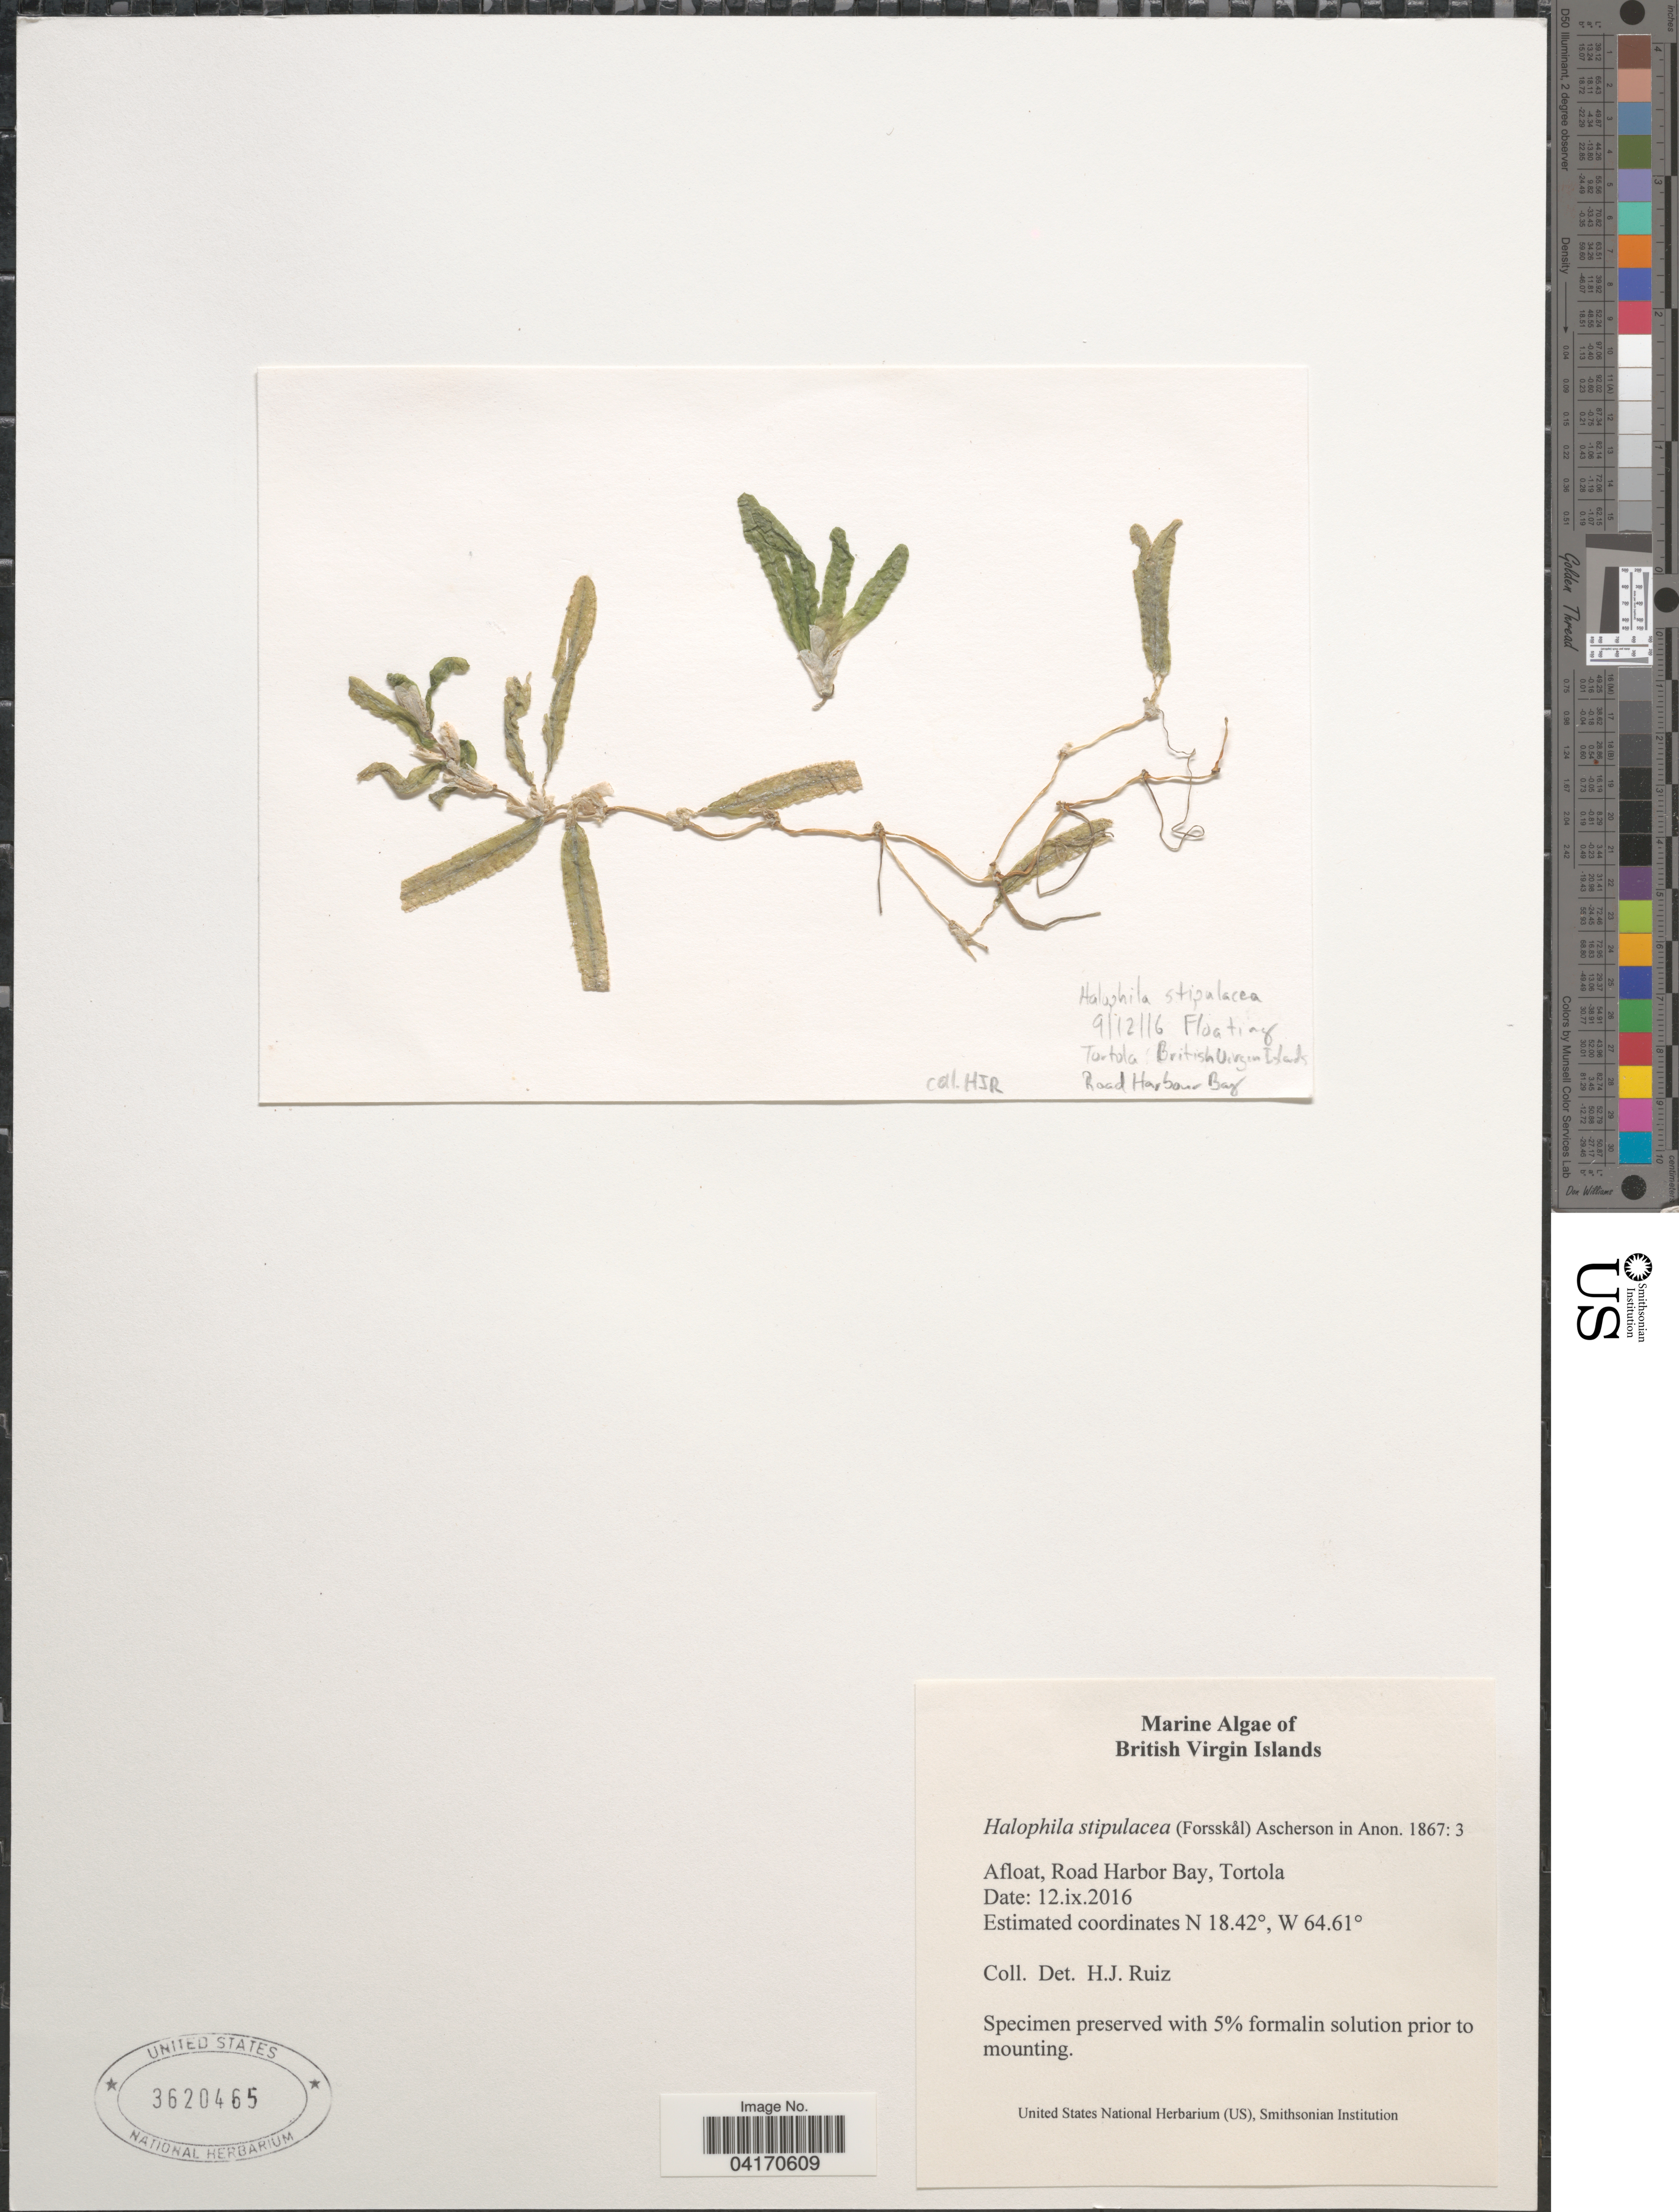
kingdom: Plantae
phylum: Tracheophyta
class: Liliopsida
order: Alismatales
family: Hydrocharitaceae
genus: Halophila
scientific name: Halophila stipulacea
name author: (Forssk.) Asch.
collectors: H. Ruiz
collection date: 2016-09-12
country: British Virgin Islands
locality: Afloat, Road Harbor Bay, Tortola.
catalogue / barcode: US 3620465